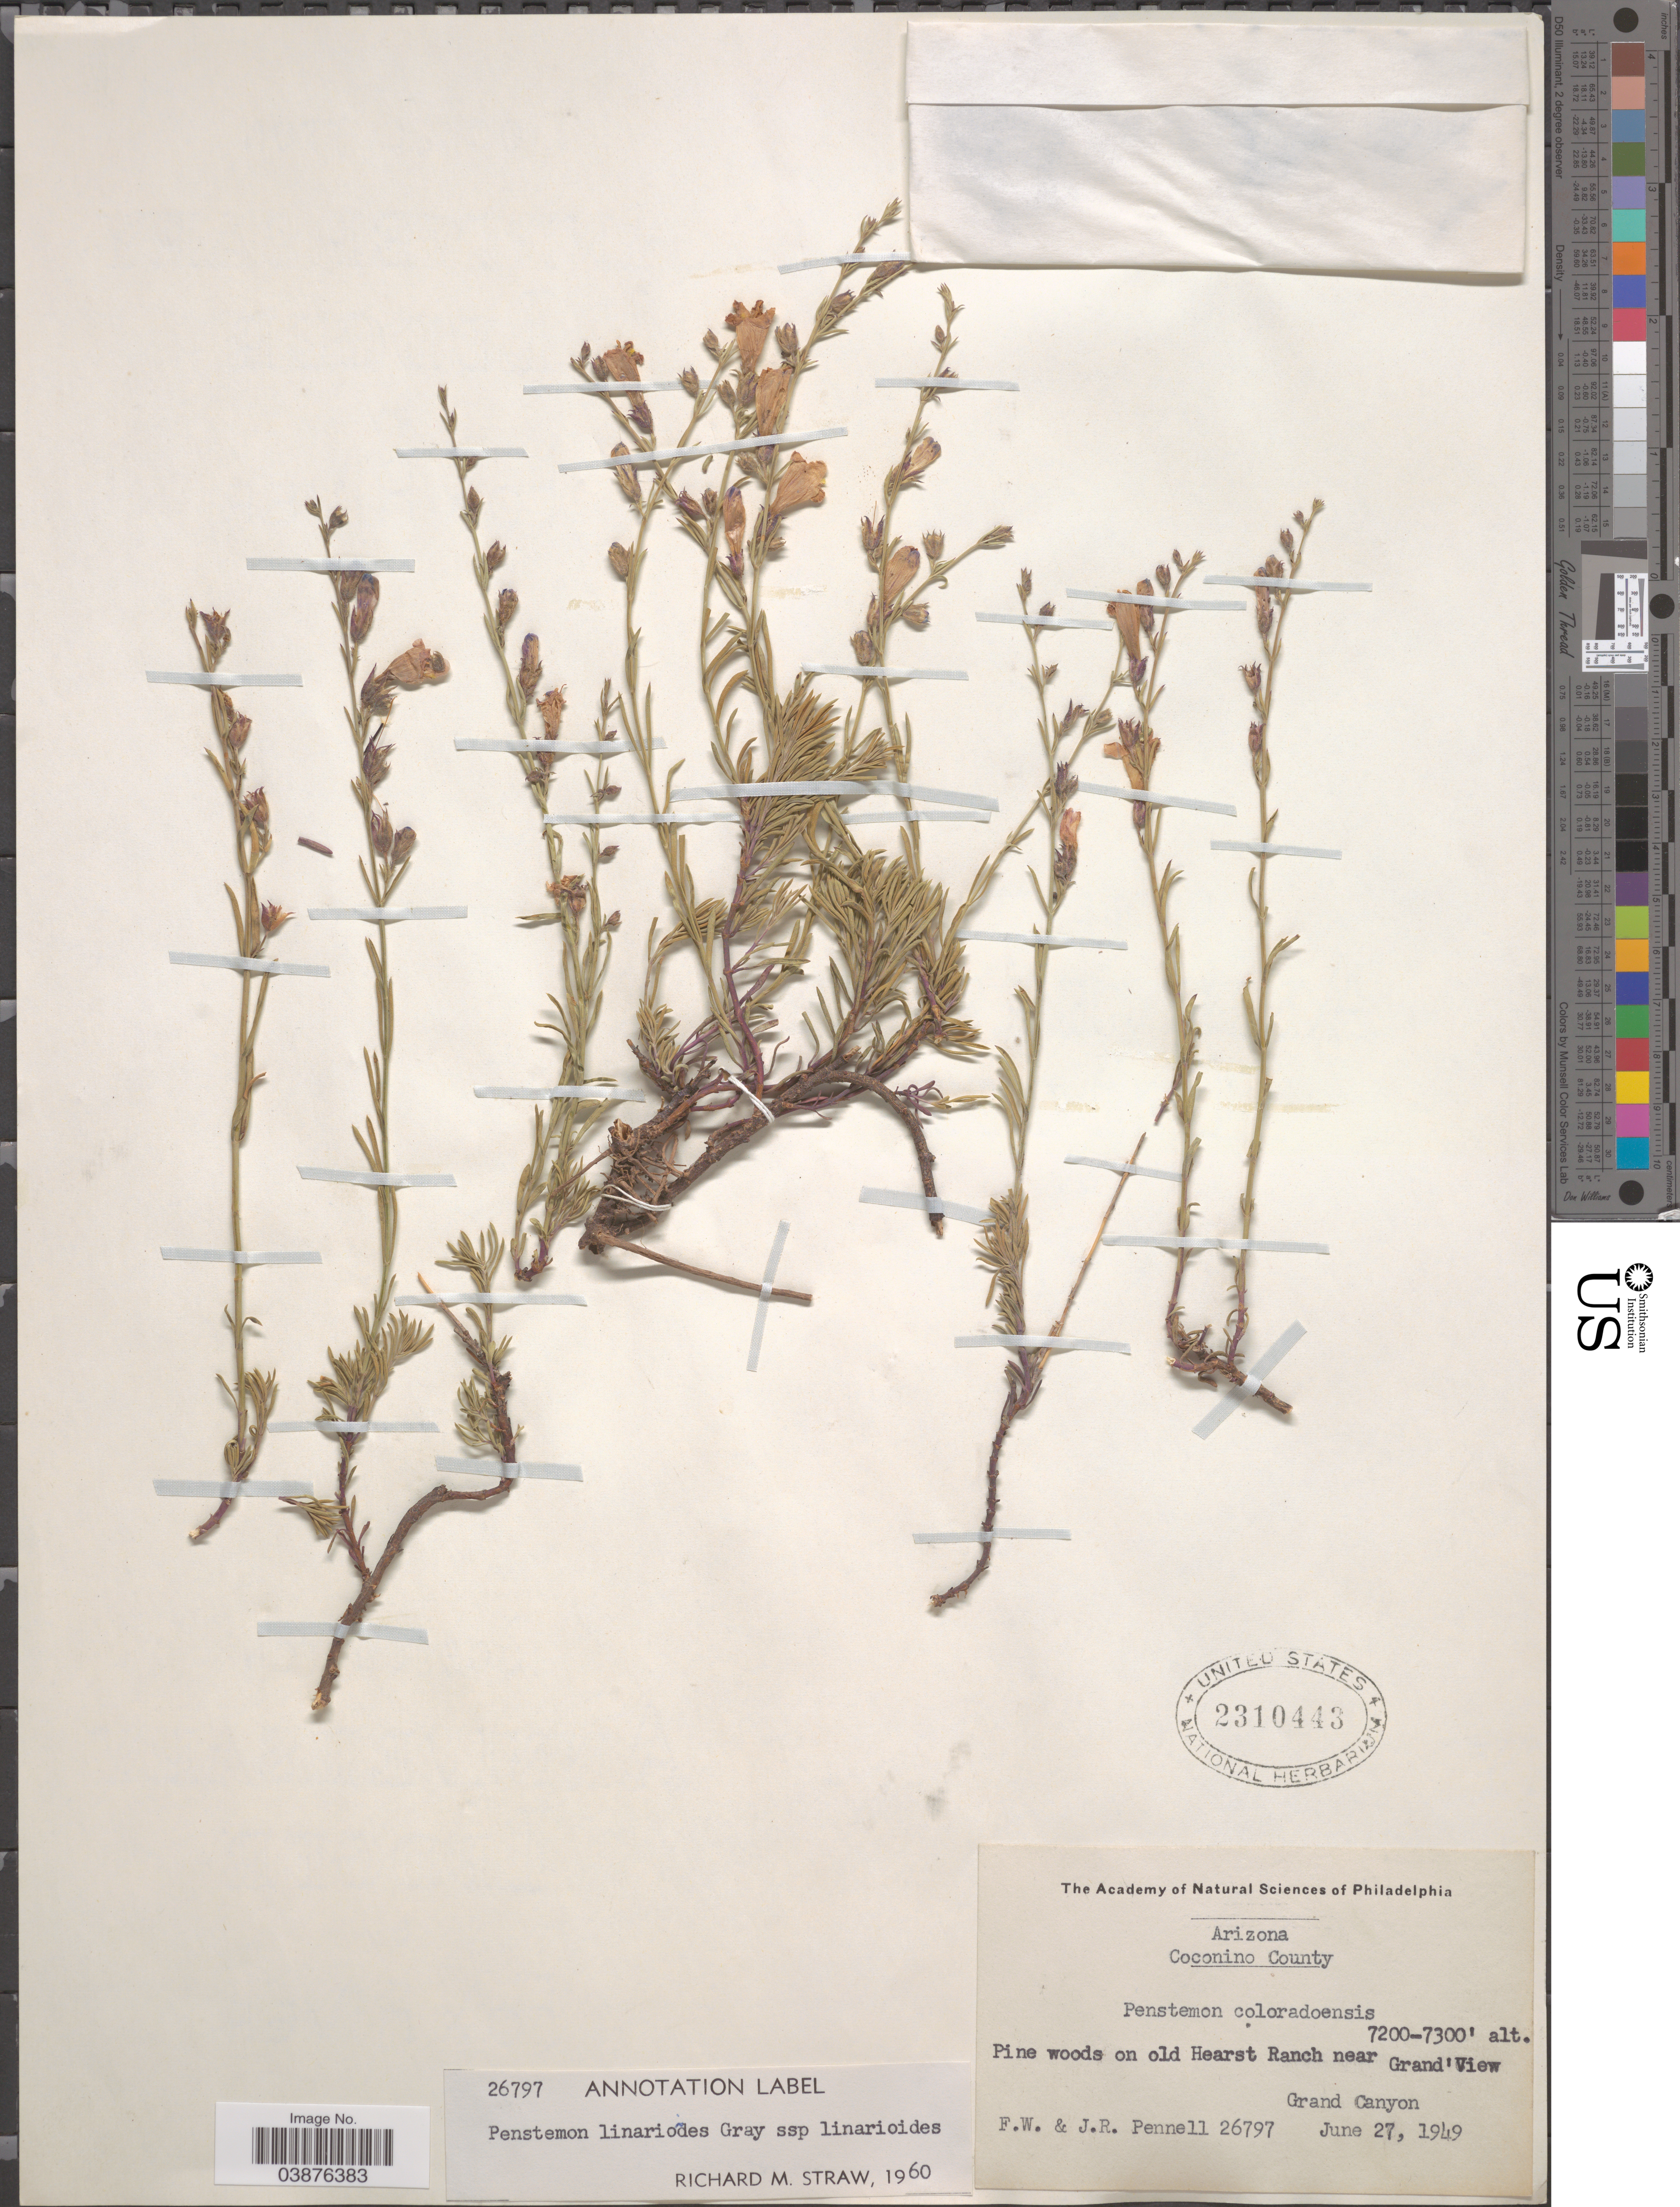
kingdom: Plantae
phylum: Tracheophyta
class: Magnoliopsida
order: Lamiales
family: Plantaginaceae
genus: Penstemon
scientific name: Penstemon linarioides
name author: A. Gray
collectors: F. W. Pennell & J. Pennell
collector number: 26797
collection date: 1949-07-27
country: United States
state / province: Arizona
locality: Coconino County. Pine woods on old Hearst Ranch near Grand' View. Grand Canyon.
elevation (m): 2195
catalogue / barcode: US 2310443